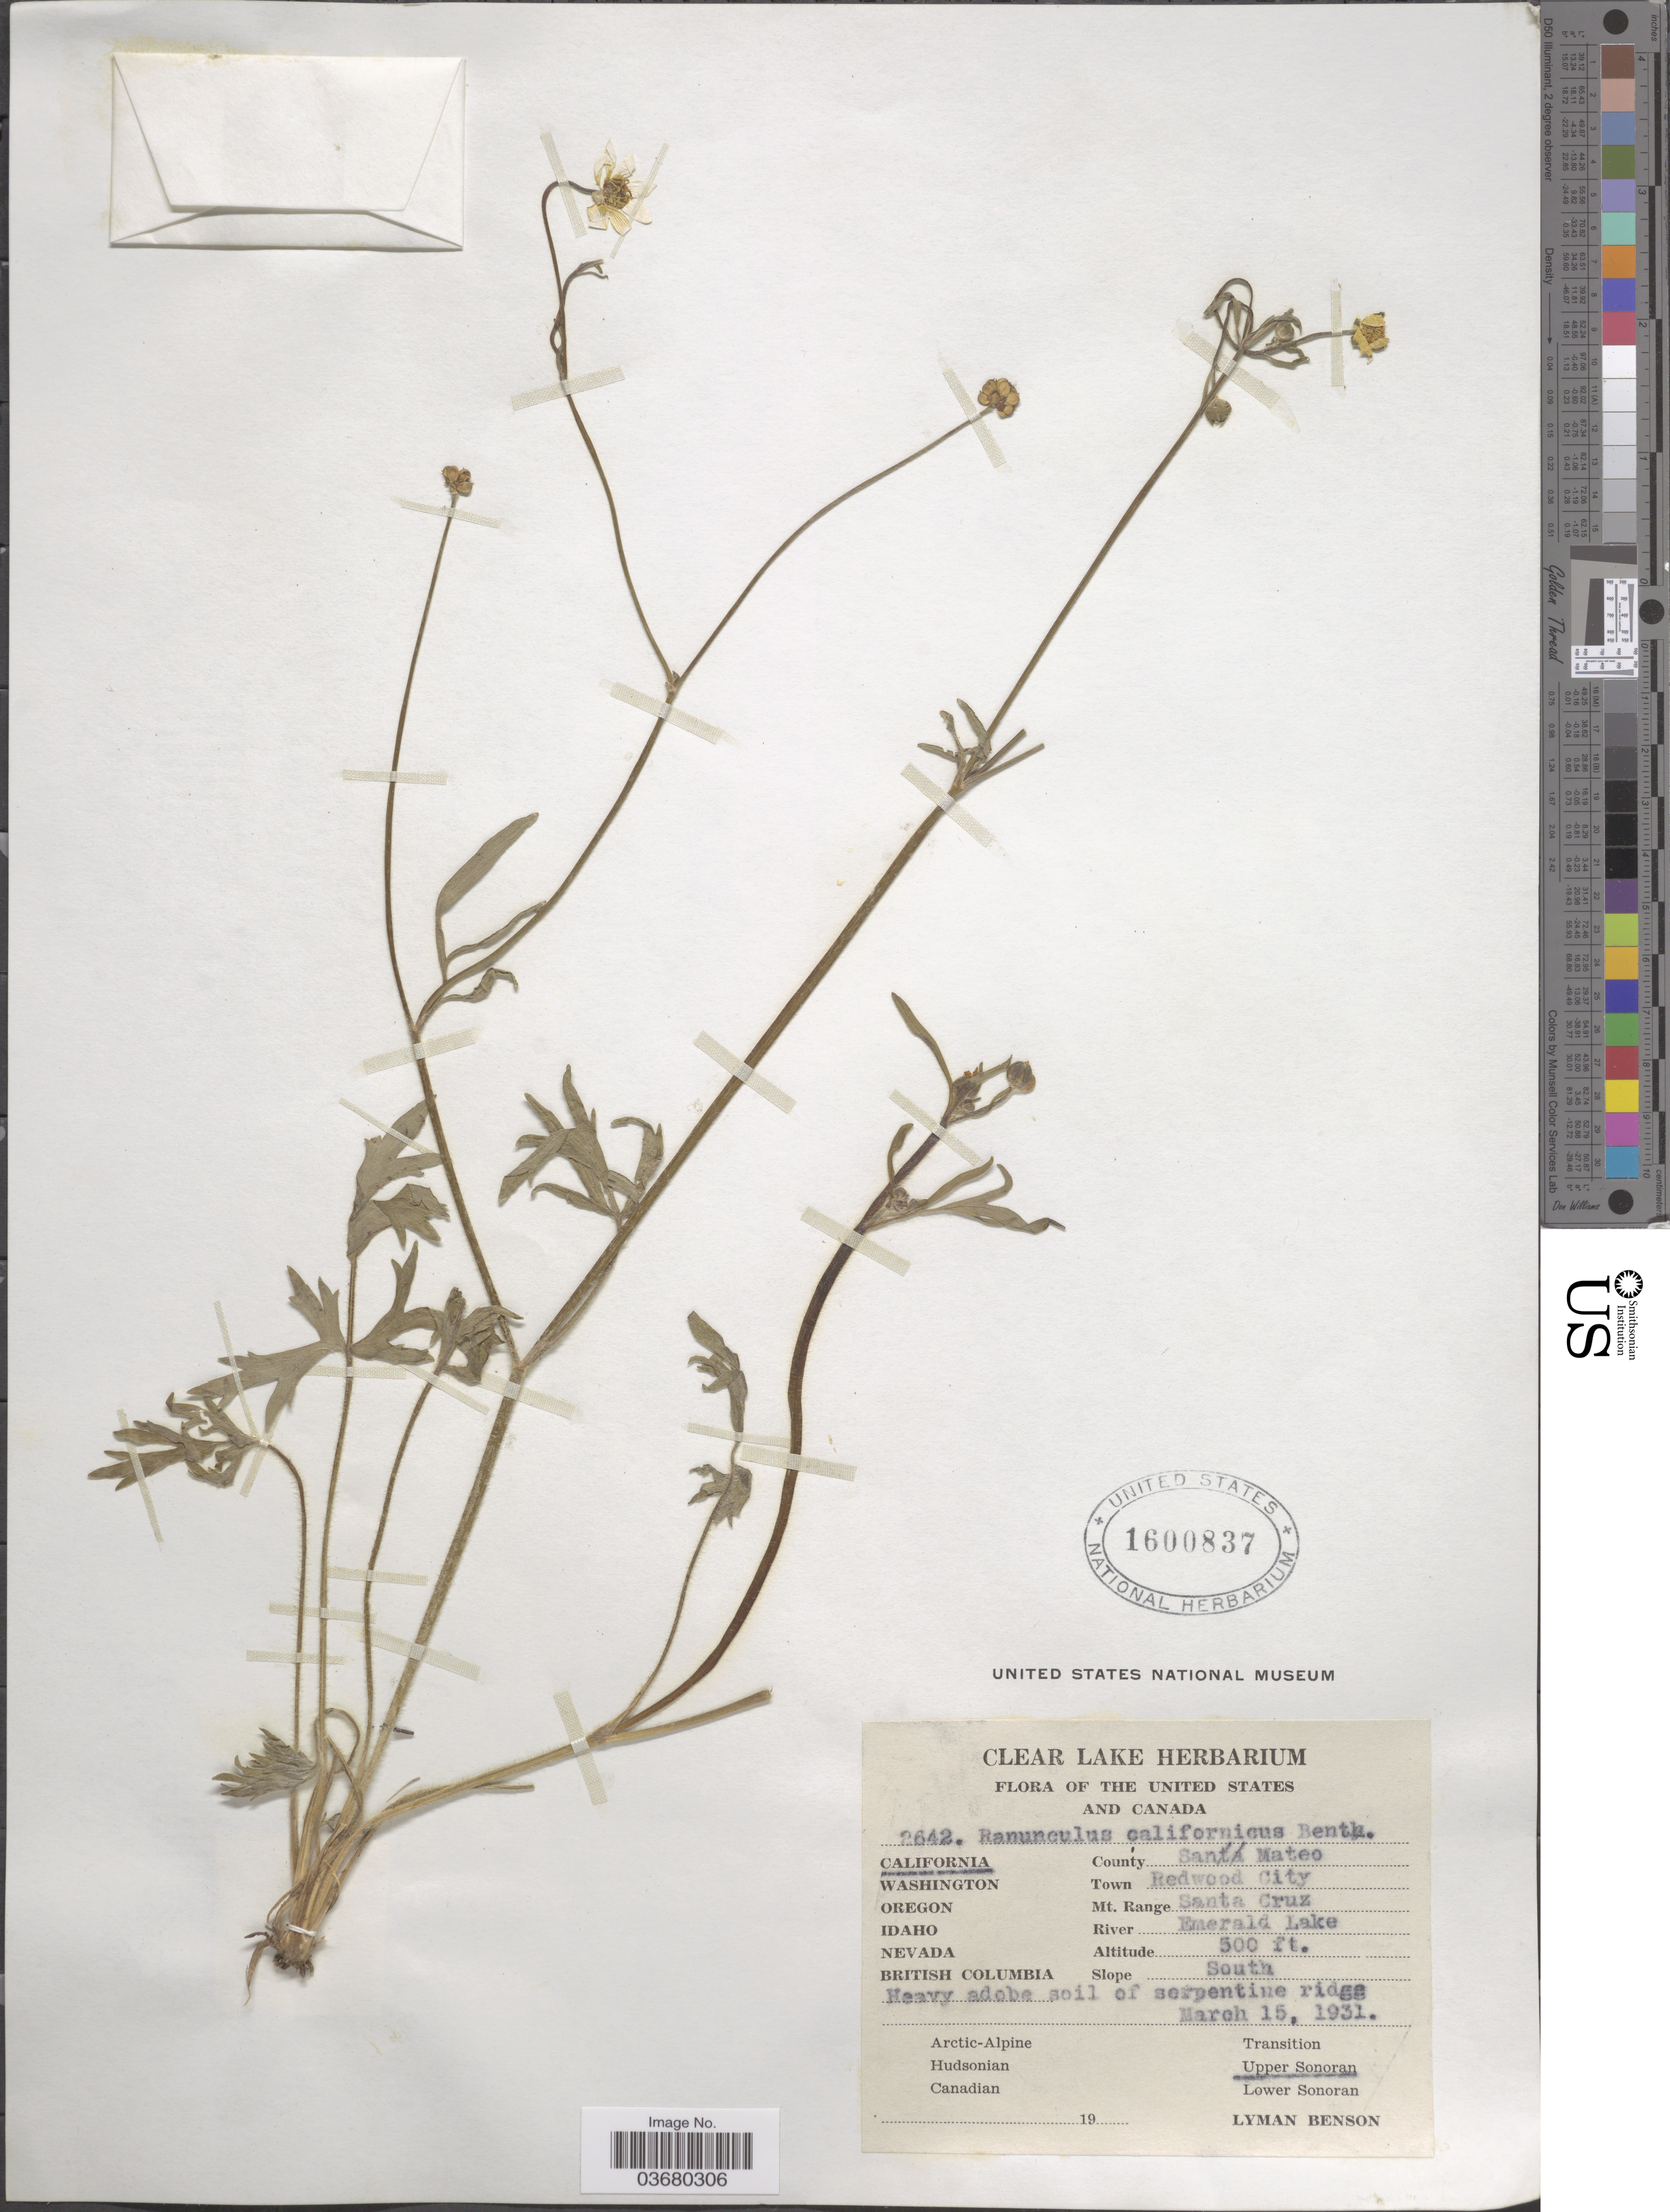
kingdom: Plantae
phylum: Tracheophyta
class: Magnoliopsida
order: Ranunculales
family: Ranunculaceae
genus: Ranunculus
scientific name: Ranunculus californicus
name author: Benth.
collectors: L. D. Benson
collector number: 2642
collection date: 1931-03-15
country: United States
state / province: California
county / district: San Mateo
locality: County San Mateo. Town Redwood City. Mt. Range Santa Cruz. River Emerald Lake.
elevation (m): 152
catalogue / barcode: US 1600837